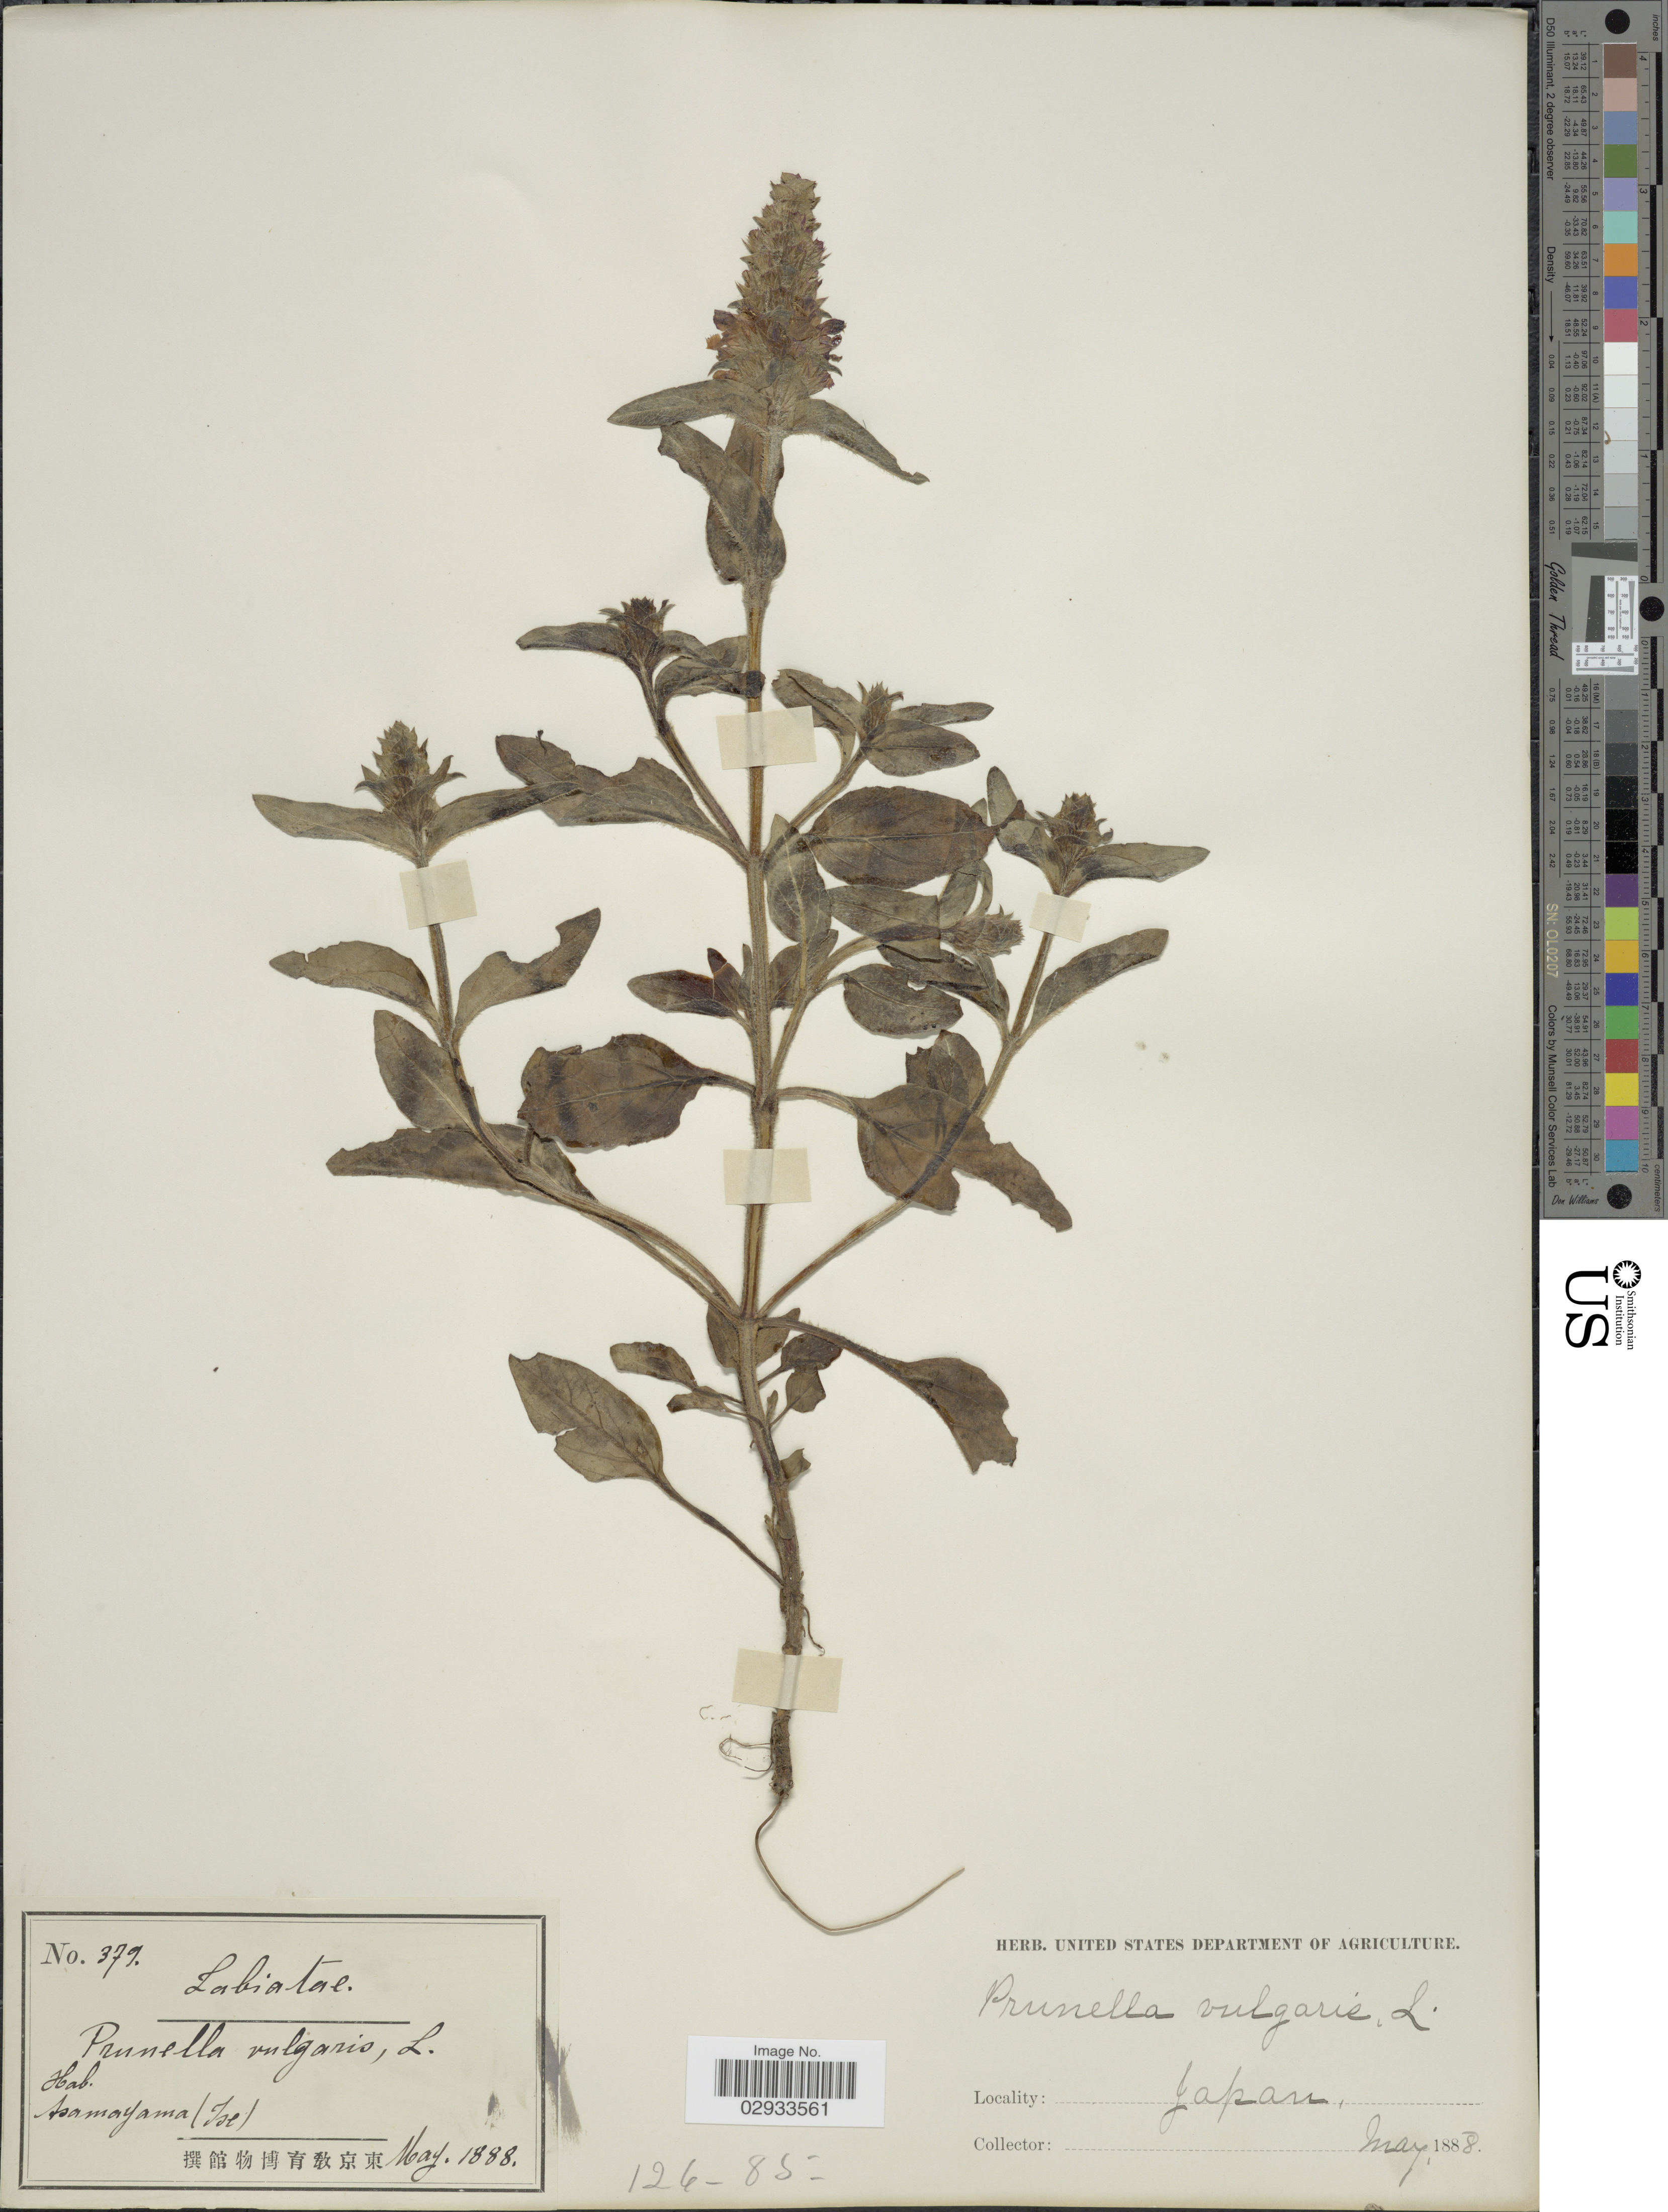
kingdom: Plantae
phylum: Tracheophyta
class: Magnoliopsida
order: Lamiales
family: Lamiaceae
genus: Prunella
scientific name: Prunella vulgaris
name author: L.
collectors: ex herb. U. S. Department of Agriculture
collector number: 379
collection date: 1888-05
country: Japan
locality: Tsamayama (Ise).